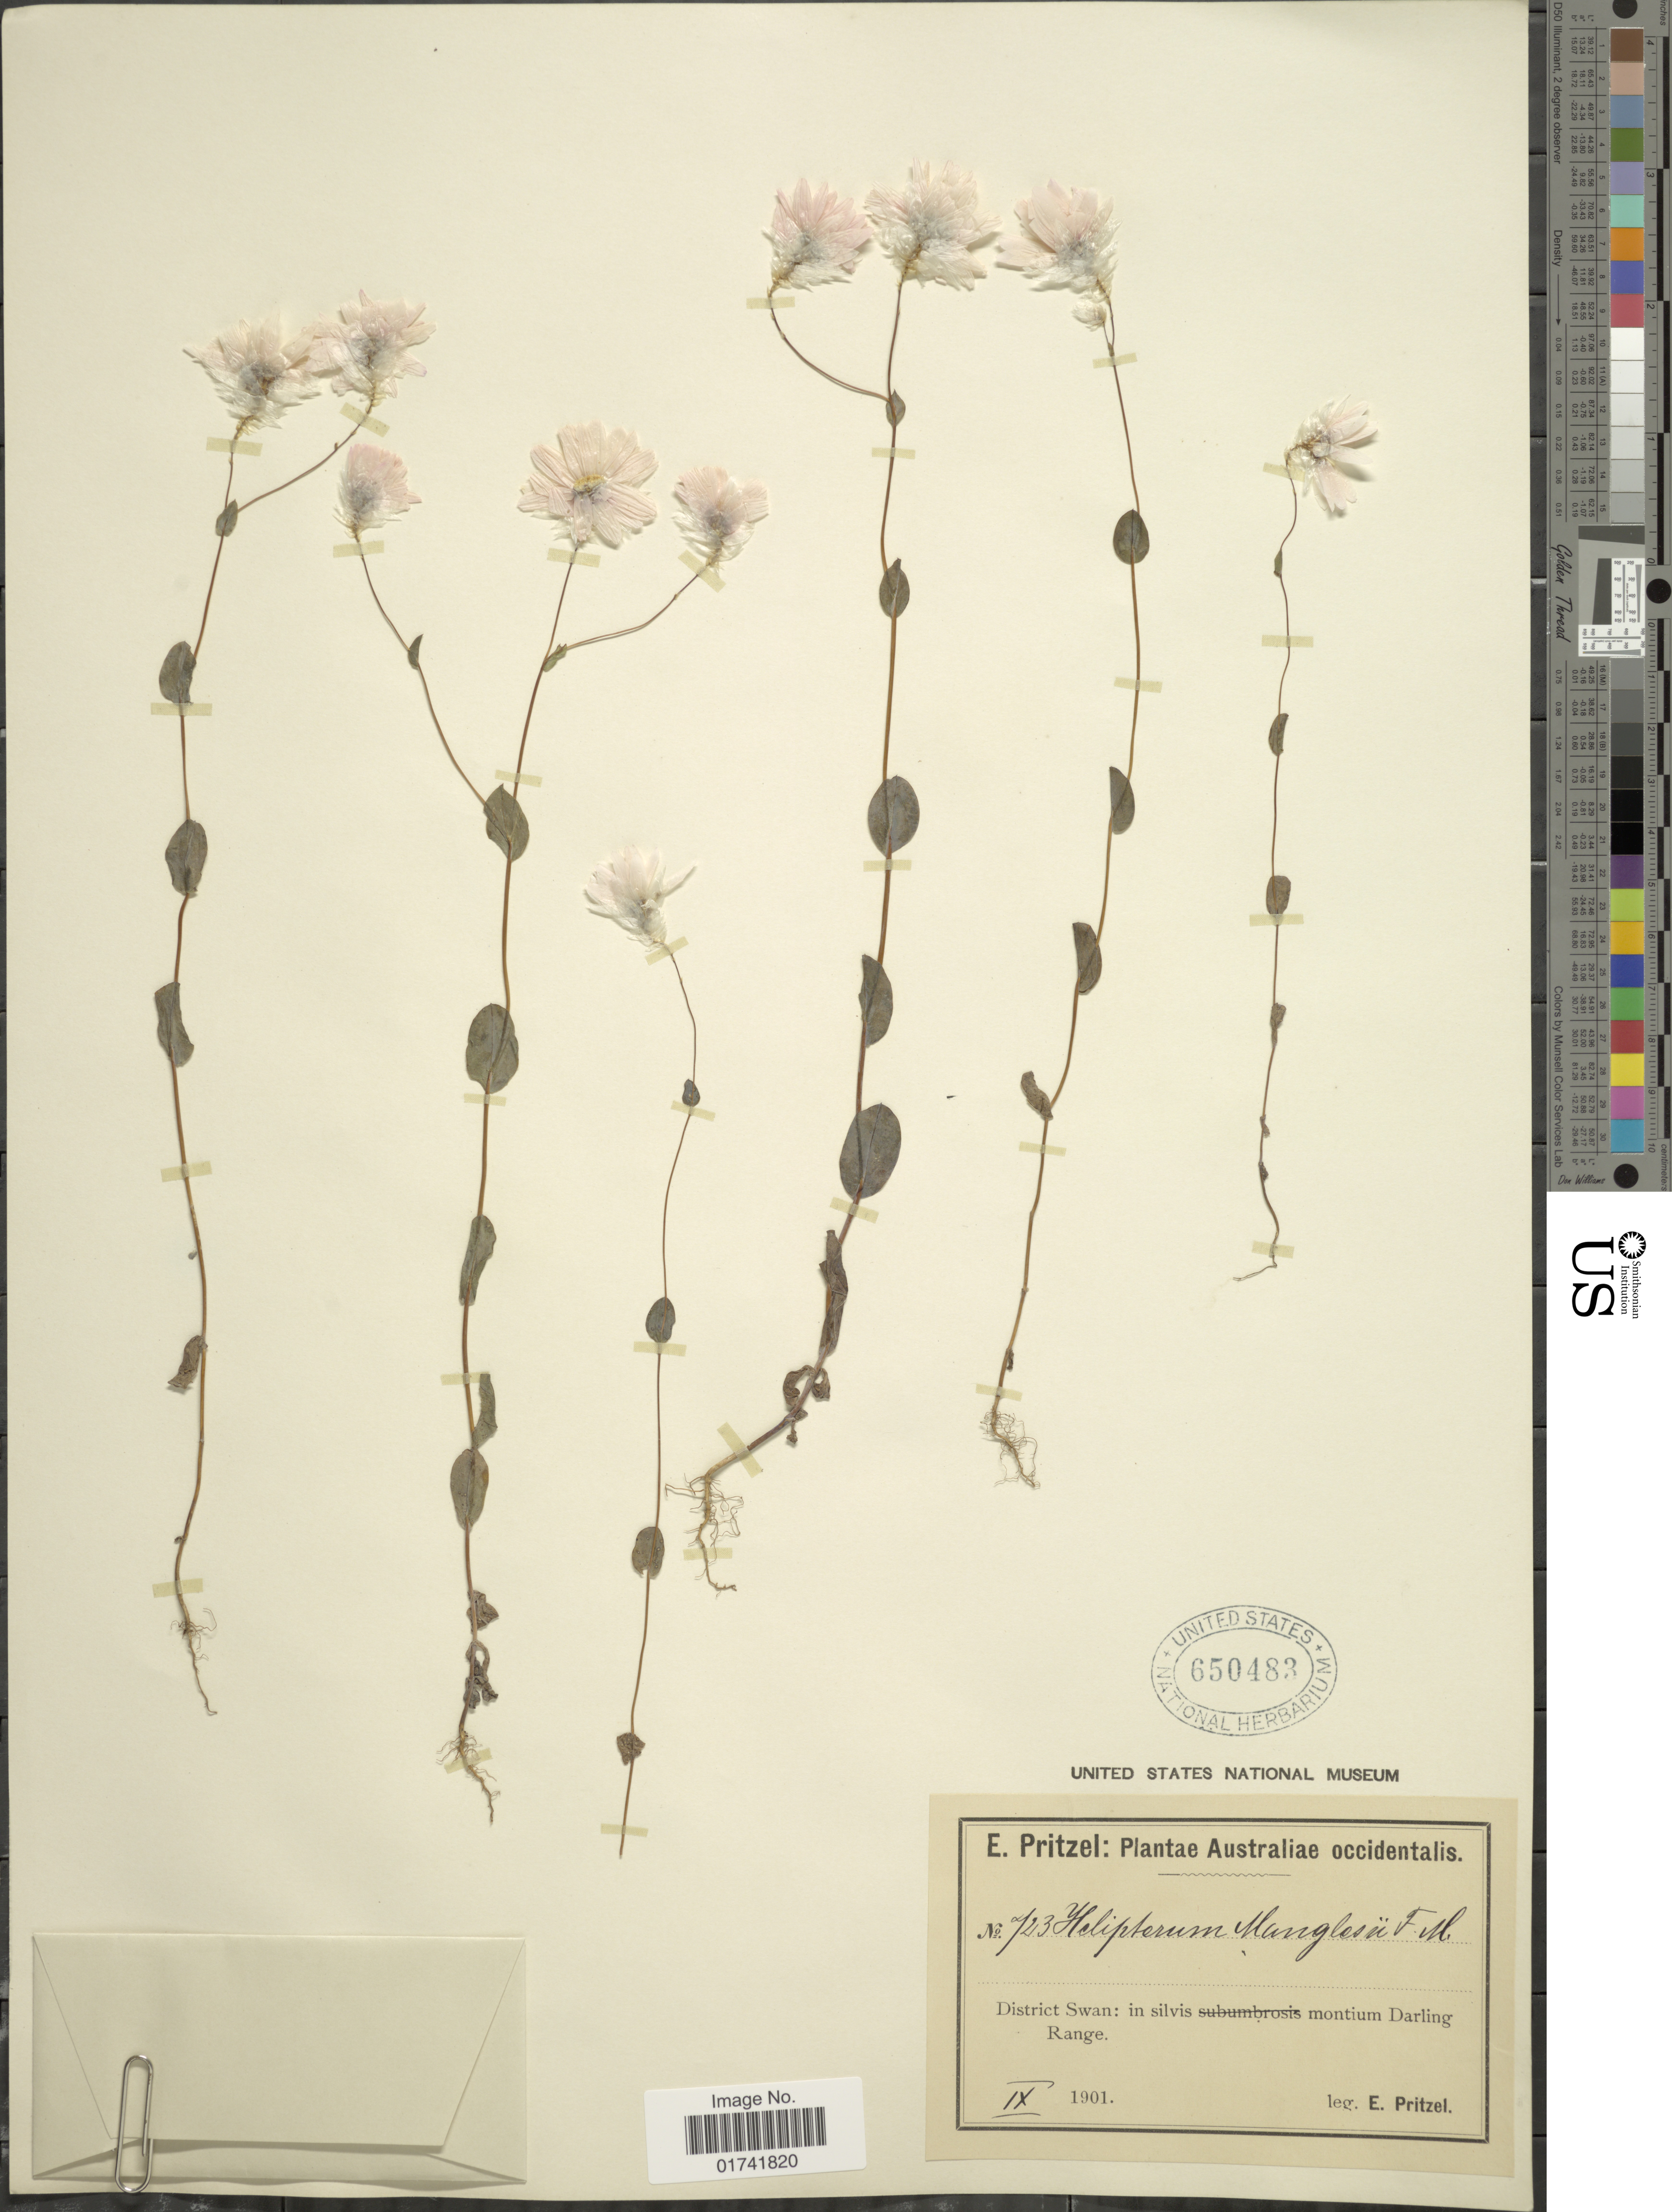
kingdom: Plantae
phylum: Tracheophyta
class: Magnoliopsida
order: Asterales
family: Asteraceae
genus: Rhodanthe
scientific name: Rhodanthe manglesii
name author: Lindl.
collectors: E. G. Pritzel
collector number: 723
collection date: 1901-09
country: Australia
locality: District Swan: in silvis montium Darling Range.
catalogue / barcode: US 650483